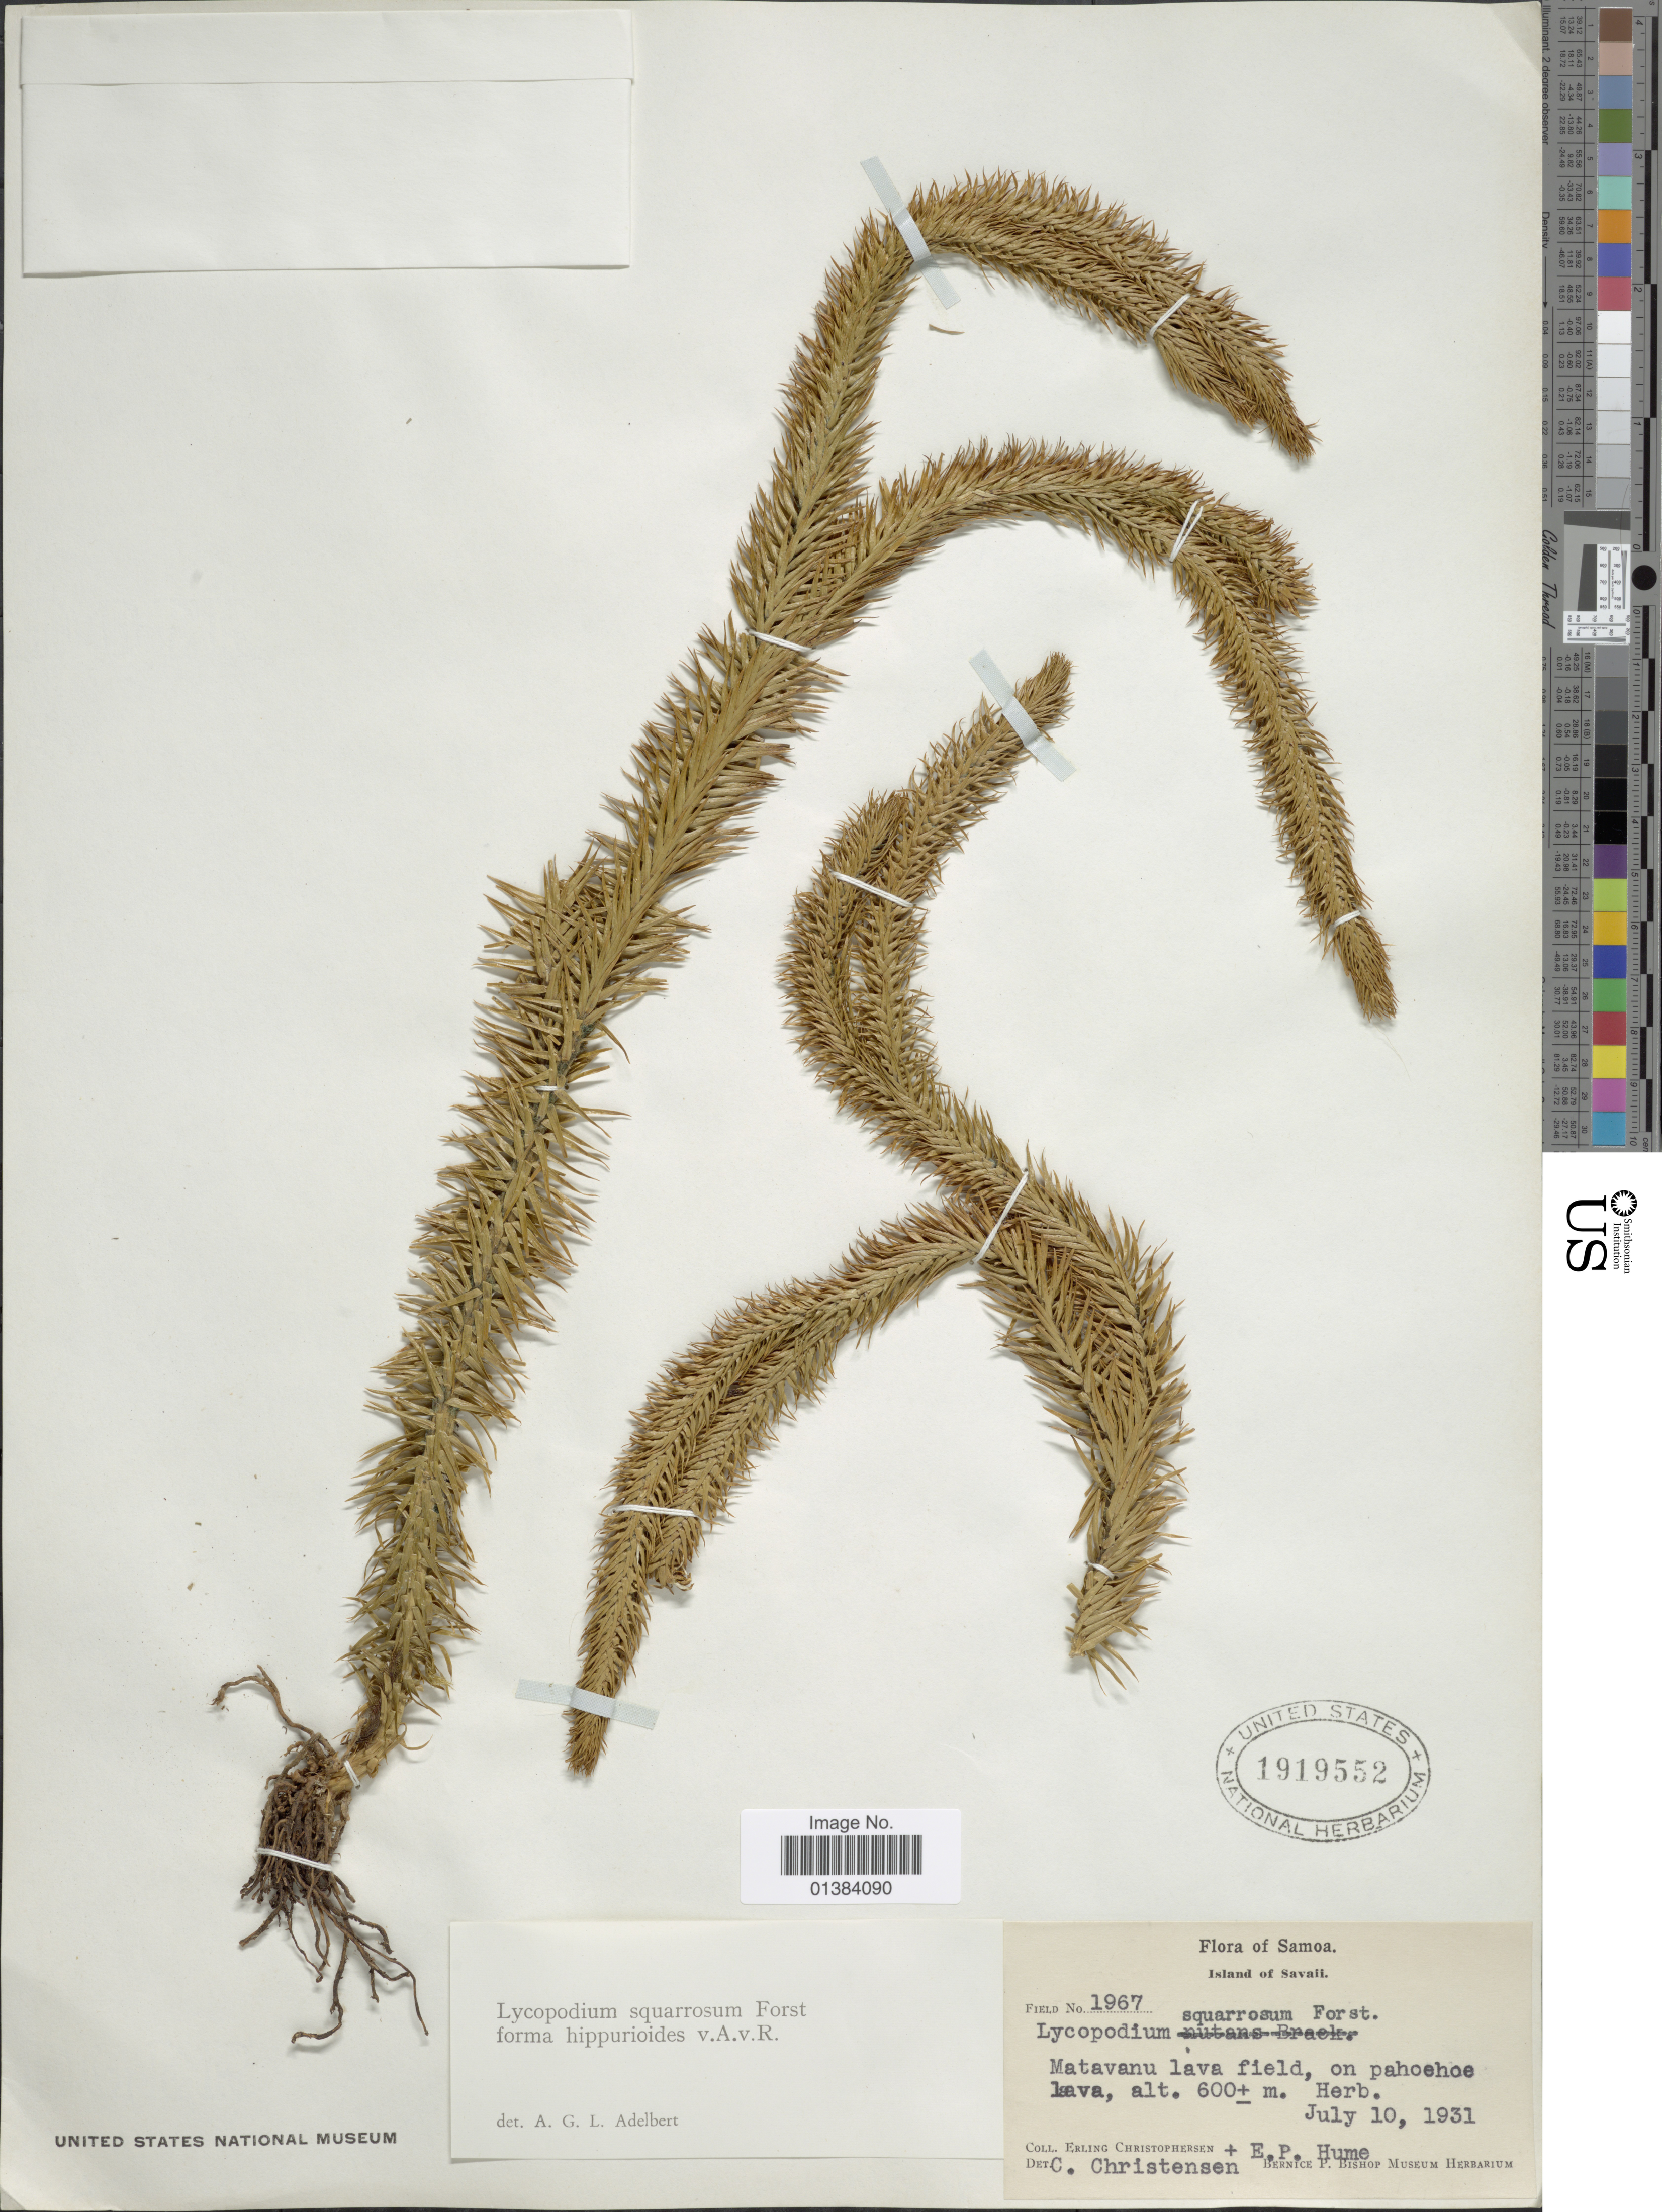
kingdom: Plantae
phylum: Tracheophyta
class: Lycopodiopsida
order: Lycopodiales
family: Lycopodiaceae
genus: Phlegmariurus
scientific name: Phlegmariurus squarrosus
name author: (G. Forst.) Á. Löve & D. Löve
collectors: E. Christophersen & E. P. Hume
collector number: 1967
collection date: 1931-07-10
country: Samoa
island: Savai'i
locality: Island of Savaii. Matavanu lava field, on pahoehoe lava.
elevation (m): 600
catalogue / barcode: US 1919552